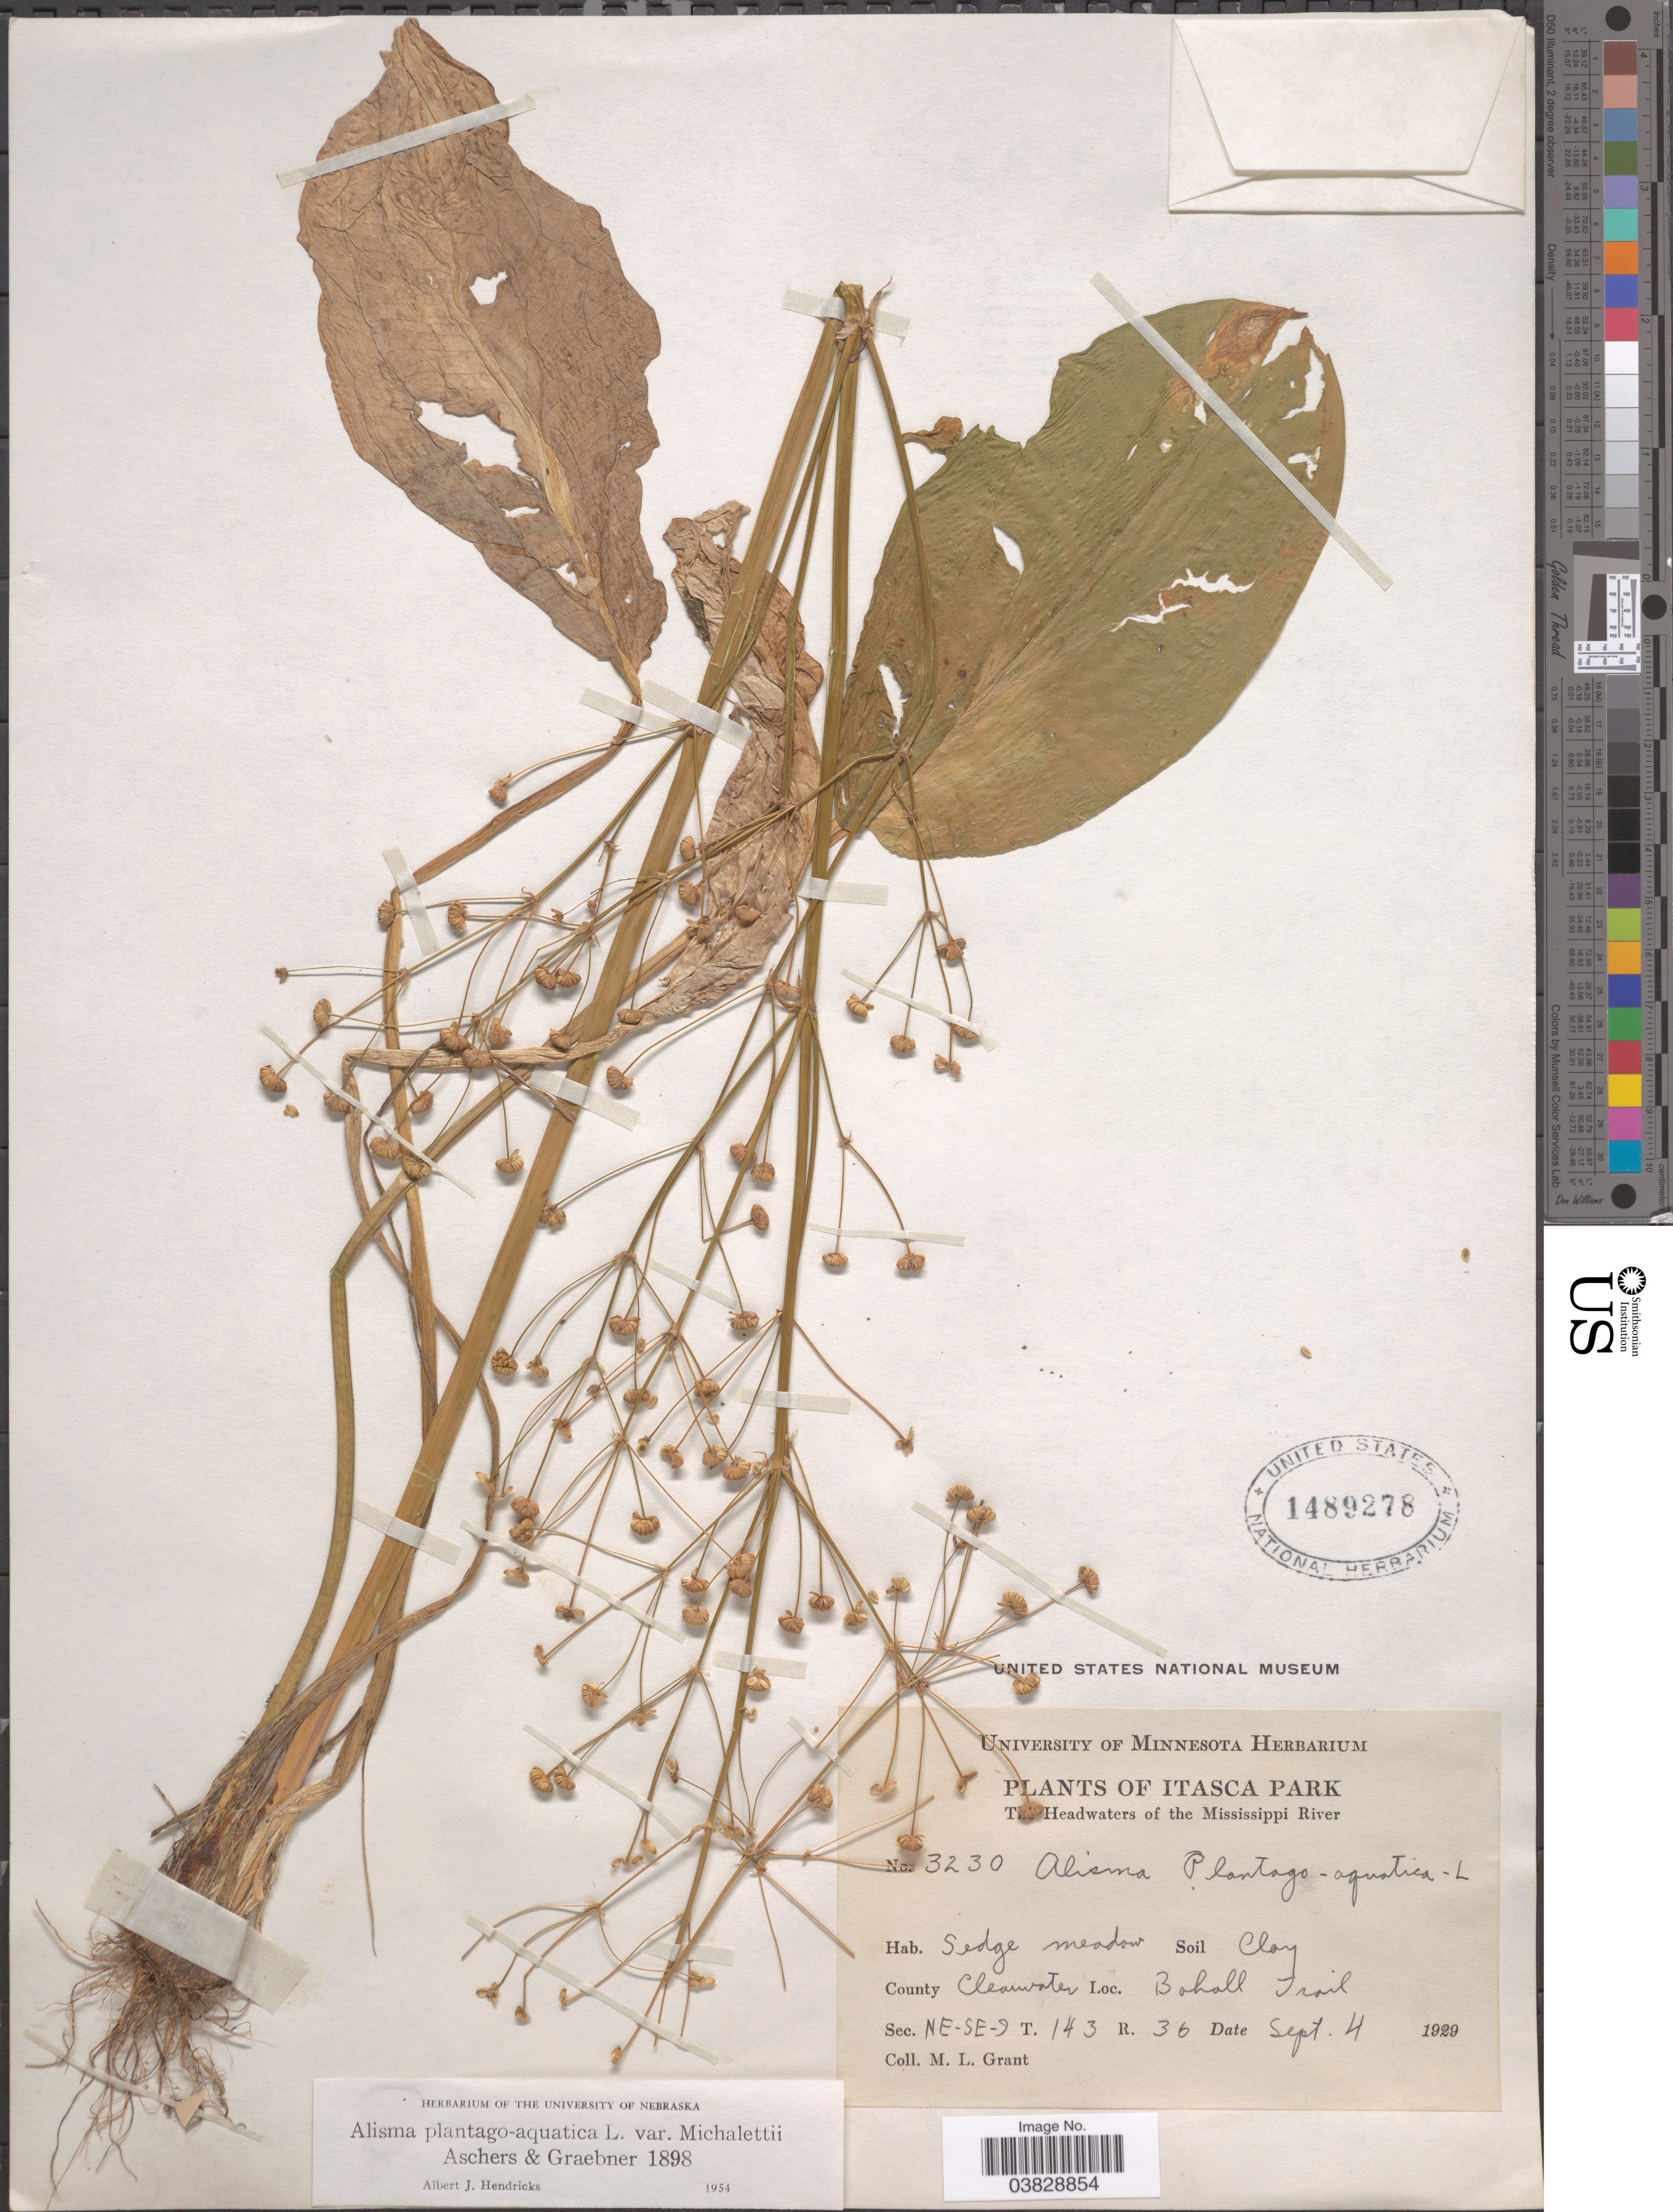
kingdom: Plantae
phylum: Tracheophyta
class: Liliopsida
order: Alismatales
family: Alismataceae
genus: Alisma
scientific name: Alisma plantago-aquatica var. michaletii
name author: (Asch. & Graebn.) Buchenau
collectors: M. L. Grant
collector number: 3230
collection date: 1929-09-04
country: United States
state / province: Minnesota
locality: Itasca Park. The Headwaters of the Mississippi River. S edge meadow. County Clearwater. Bohall Trail. Sec. NE-SE-9 T.143 R. 36.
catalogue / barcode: US 1489278